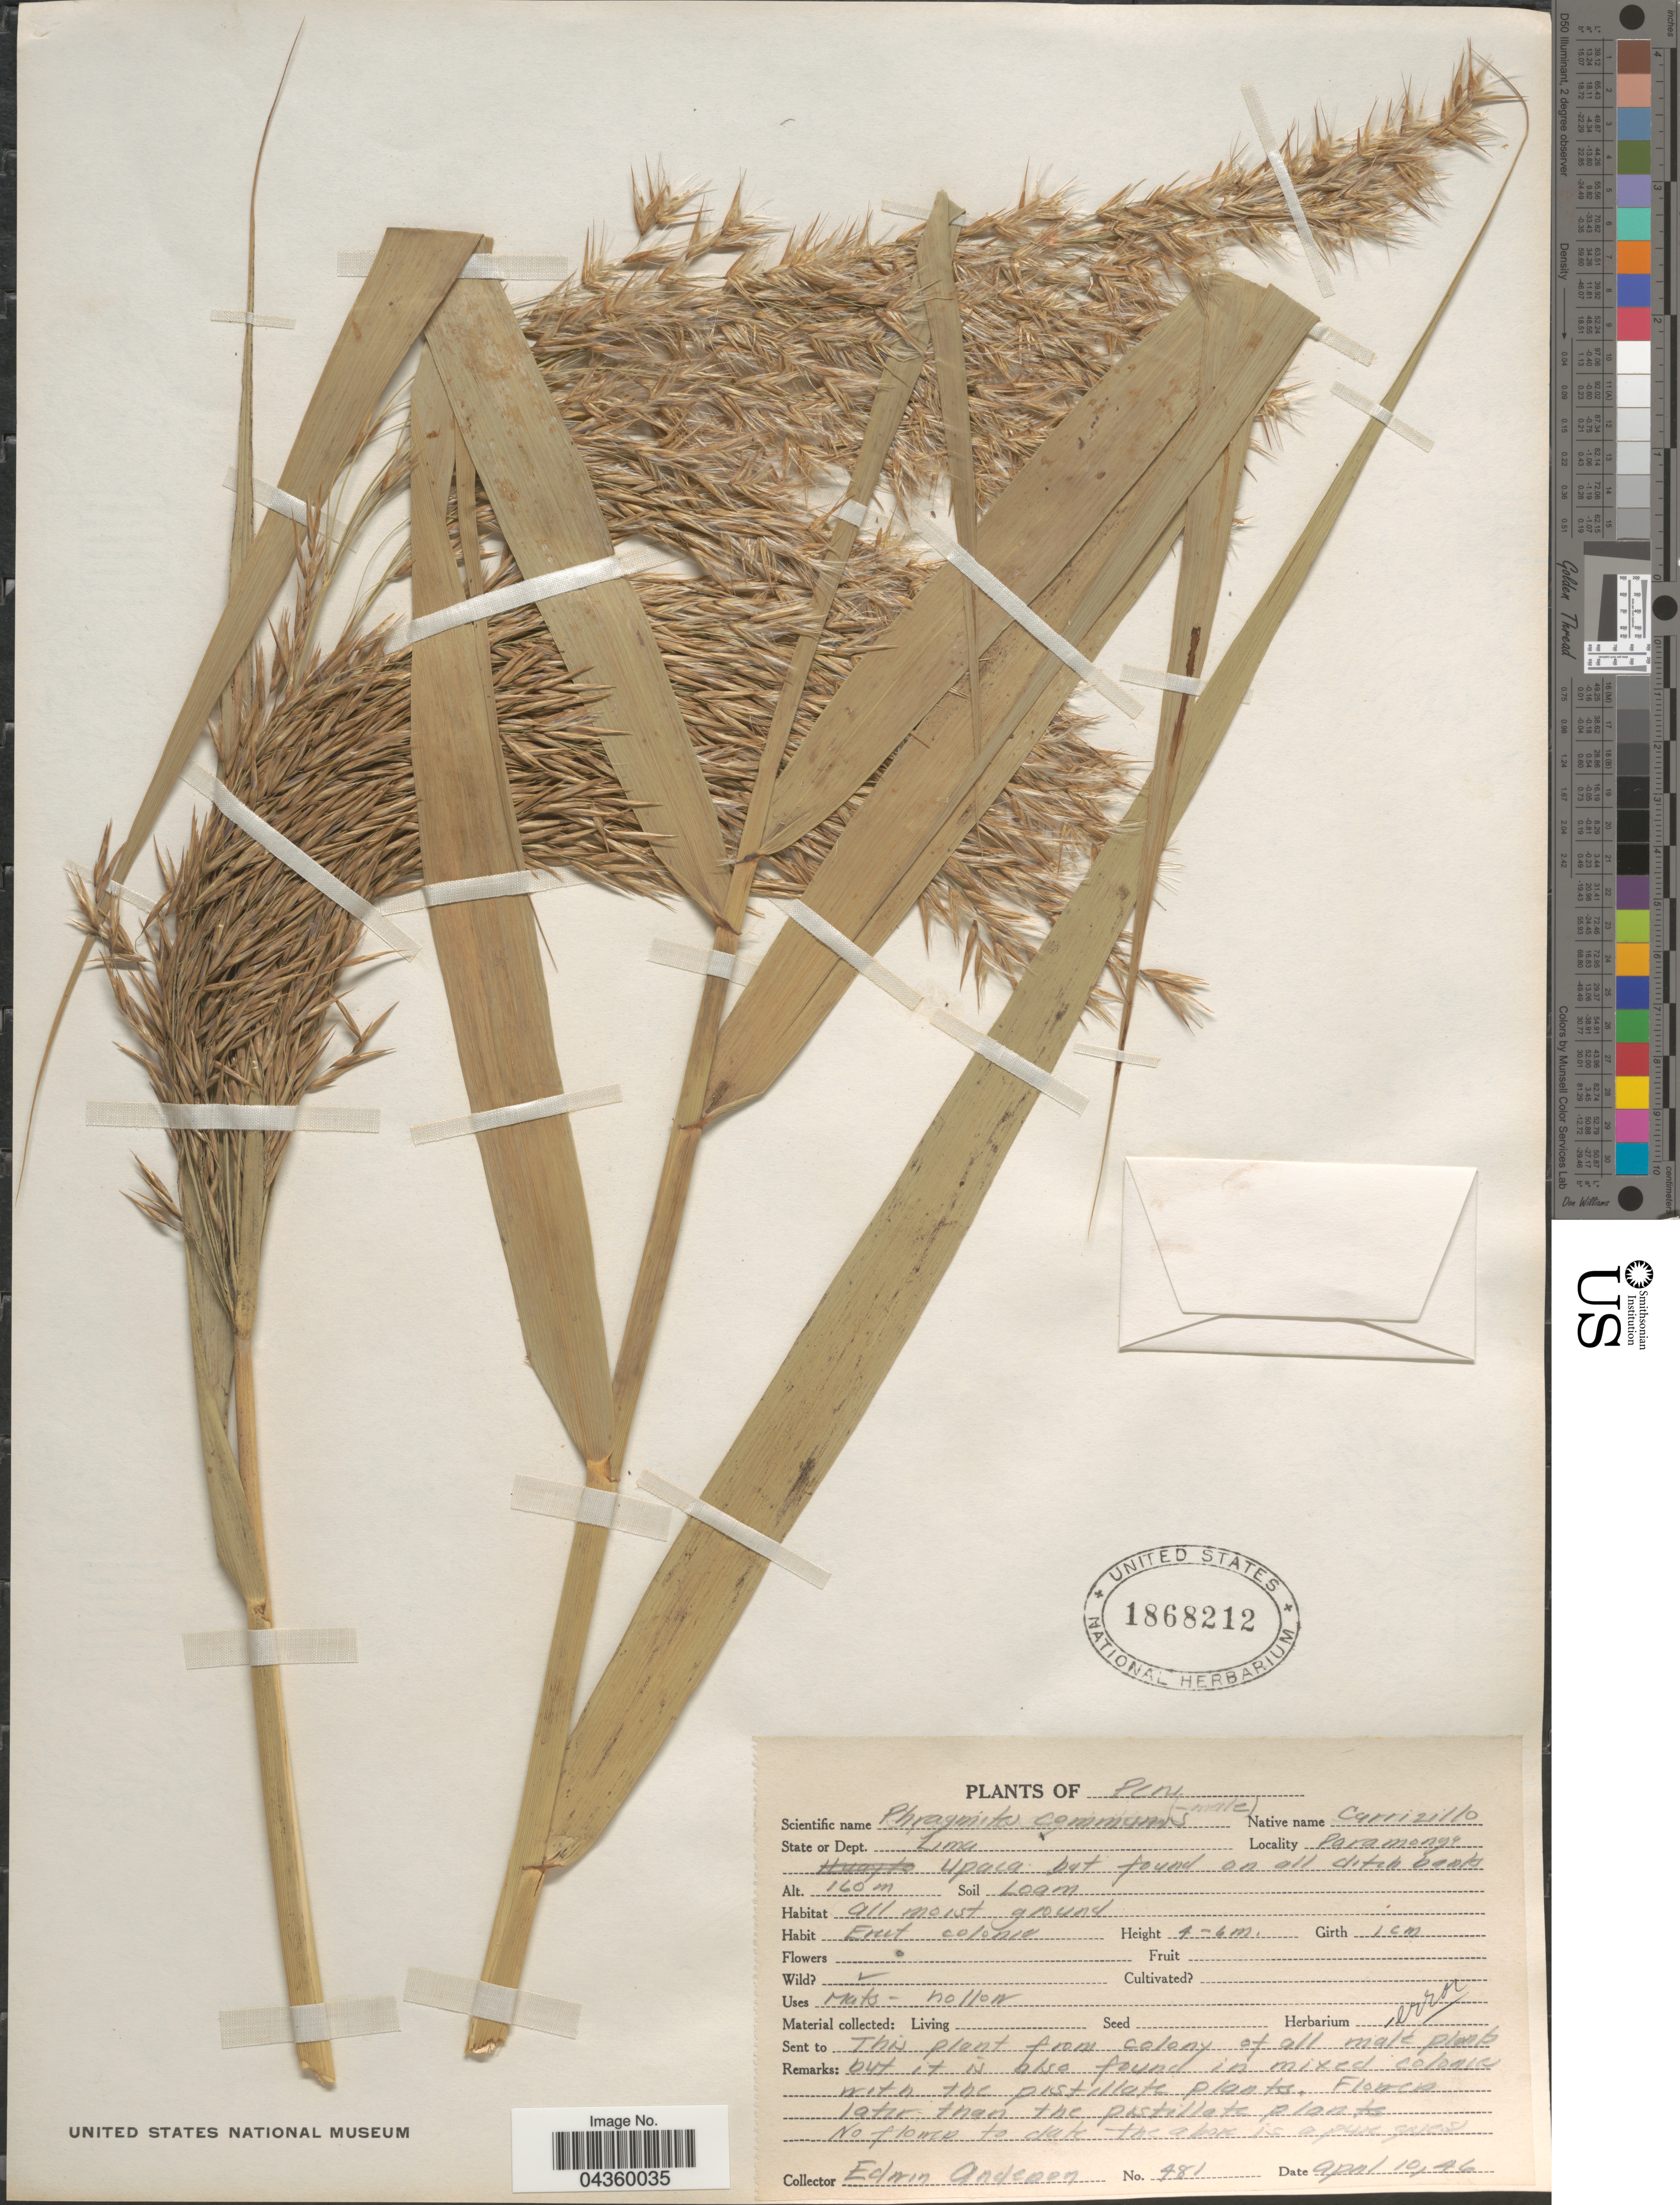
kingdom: Plantae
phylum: Tracheophyta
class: Liliopsida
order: Poales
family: Poaceae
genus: Phragmites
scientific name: Phragmites australis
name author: (Cav.) Trin. ex Steud.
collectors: E. Anderson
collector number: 481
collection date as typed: Transcribed d/m/y: 10/4/46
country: Peru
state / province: Lima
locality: State or Dept. Lima. Paramonga. Upaca.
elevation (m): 160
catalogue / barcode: US 1868212